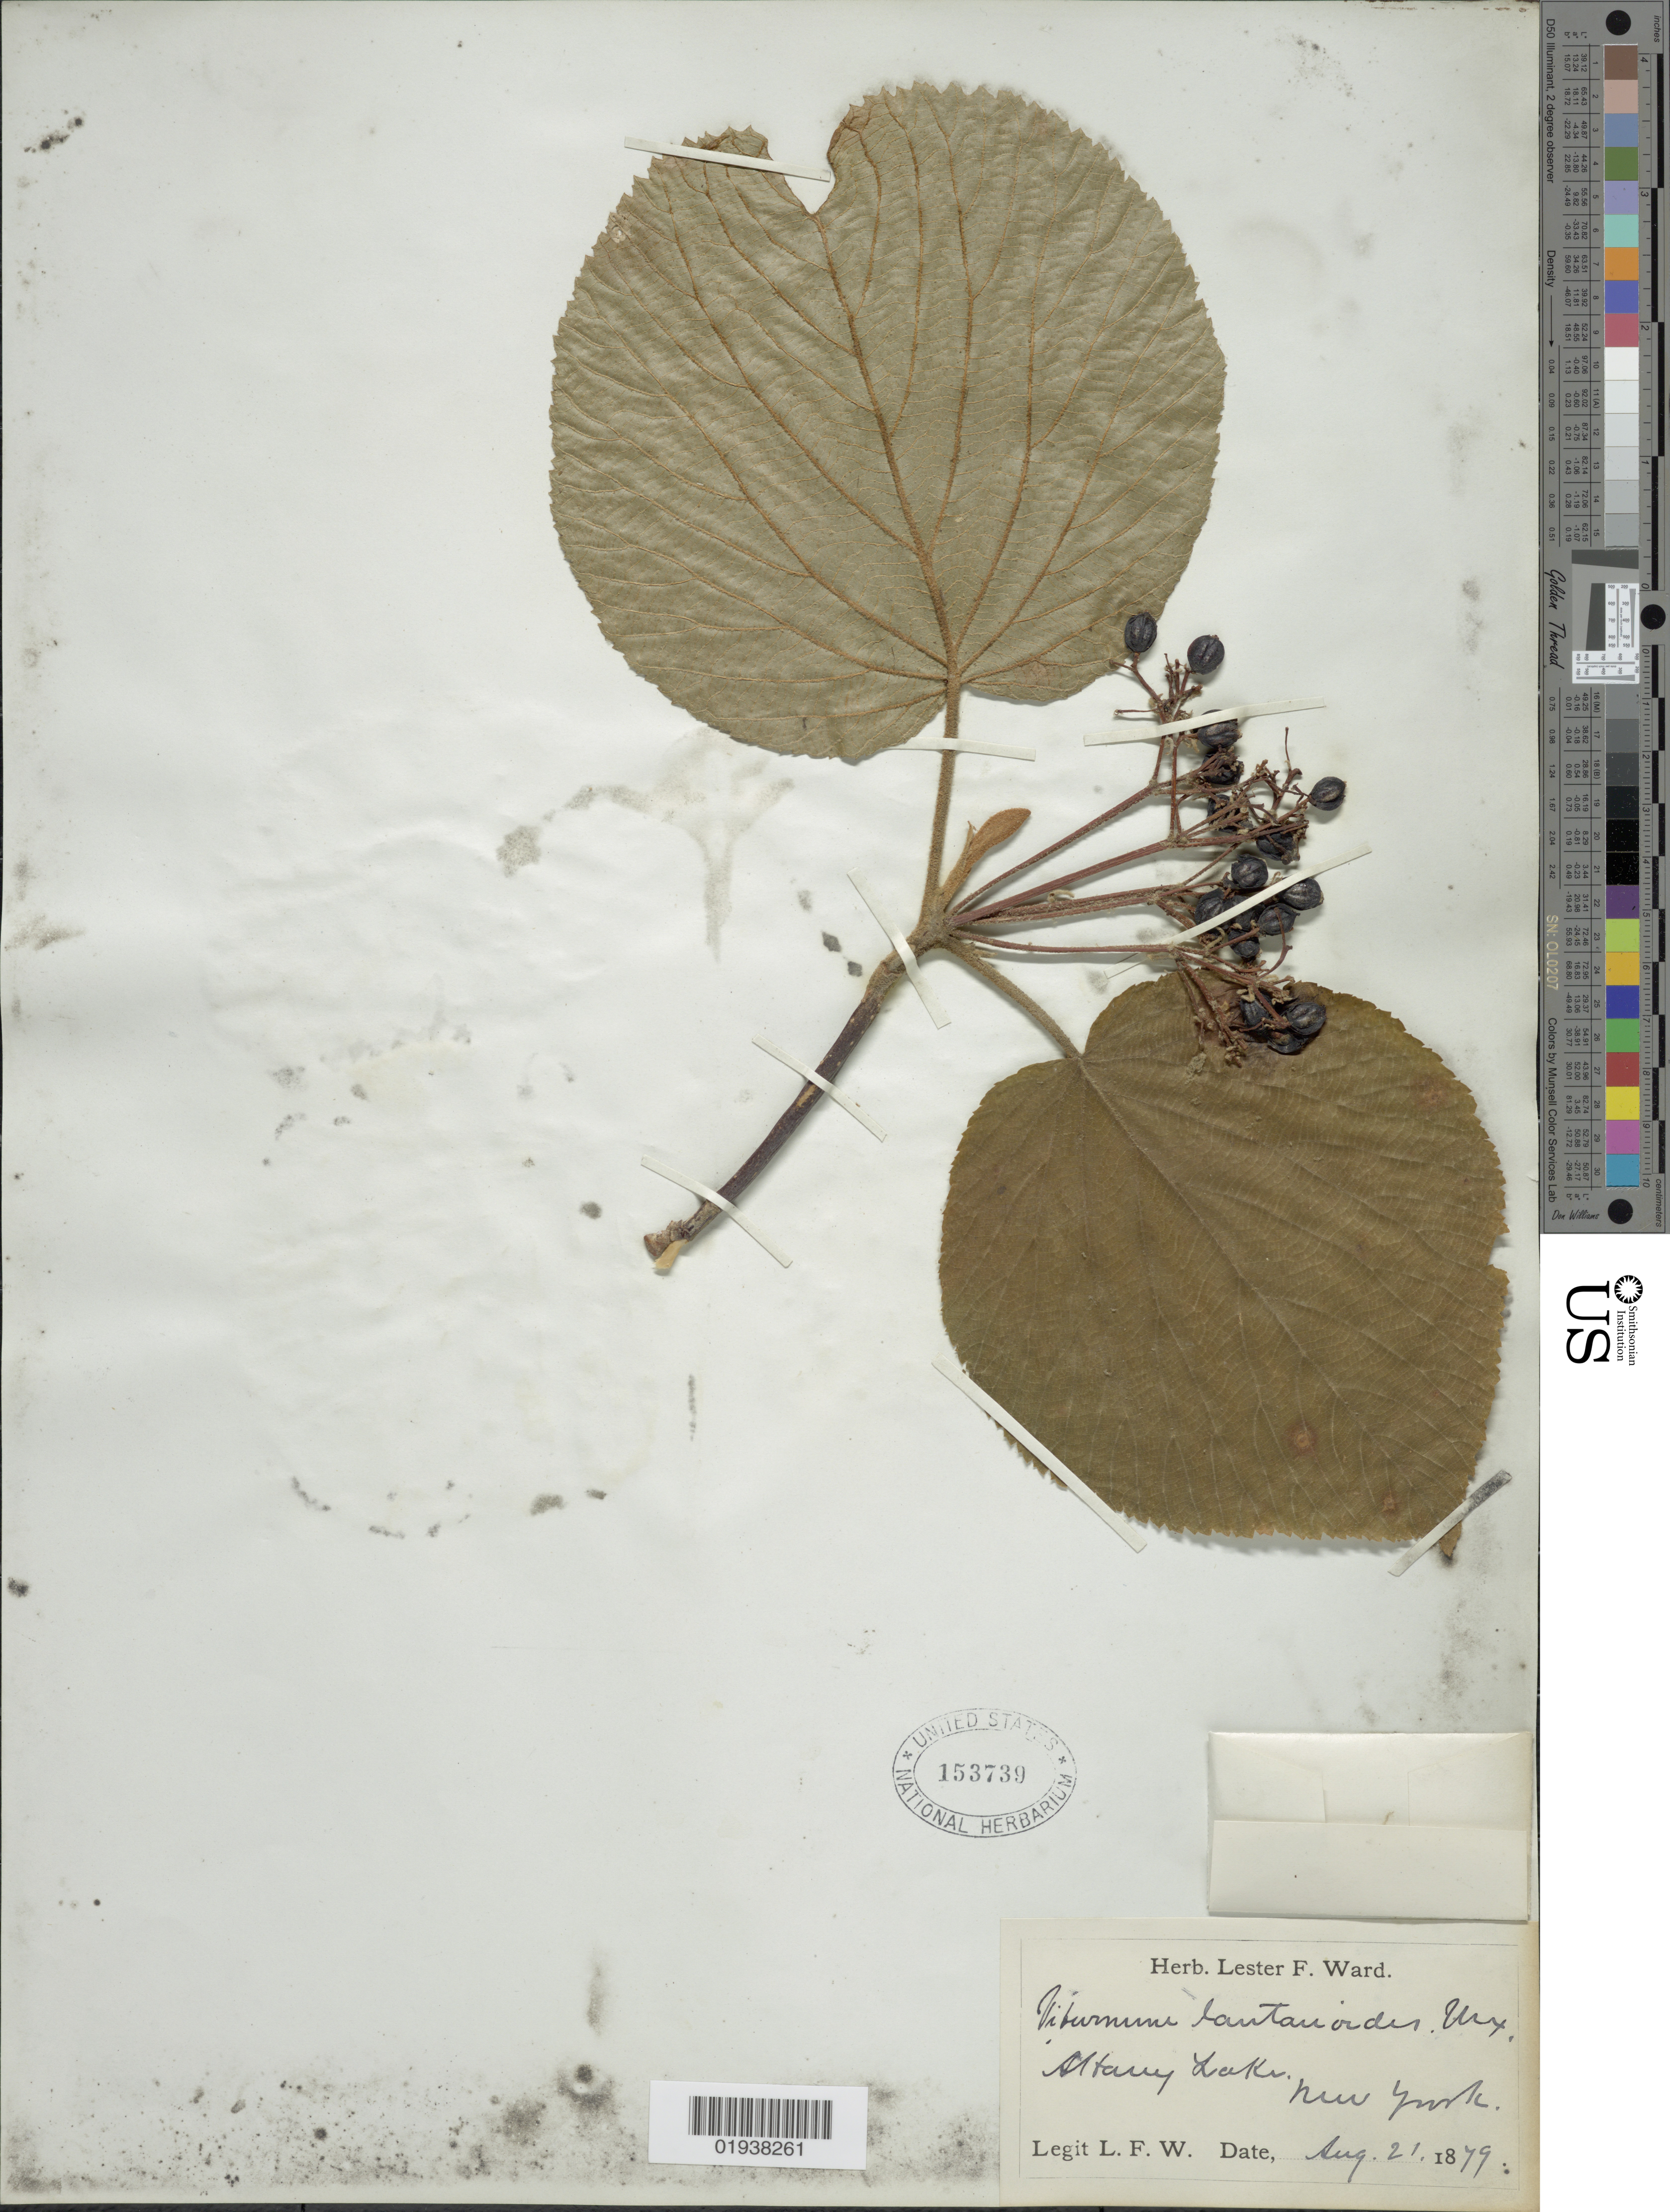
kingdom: Plantae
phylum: Tracheophyta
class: Magnoliopsida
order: Dipsacales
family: Viburnaceae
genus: Viburnum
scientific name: Viburnum alnifolium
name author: Marshall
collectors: L. F. Ward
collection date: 1879-08-21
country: United States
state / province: New York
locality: Stony Lake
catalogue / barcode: US 153739